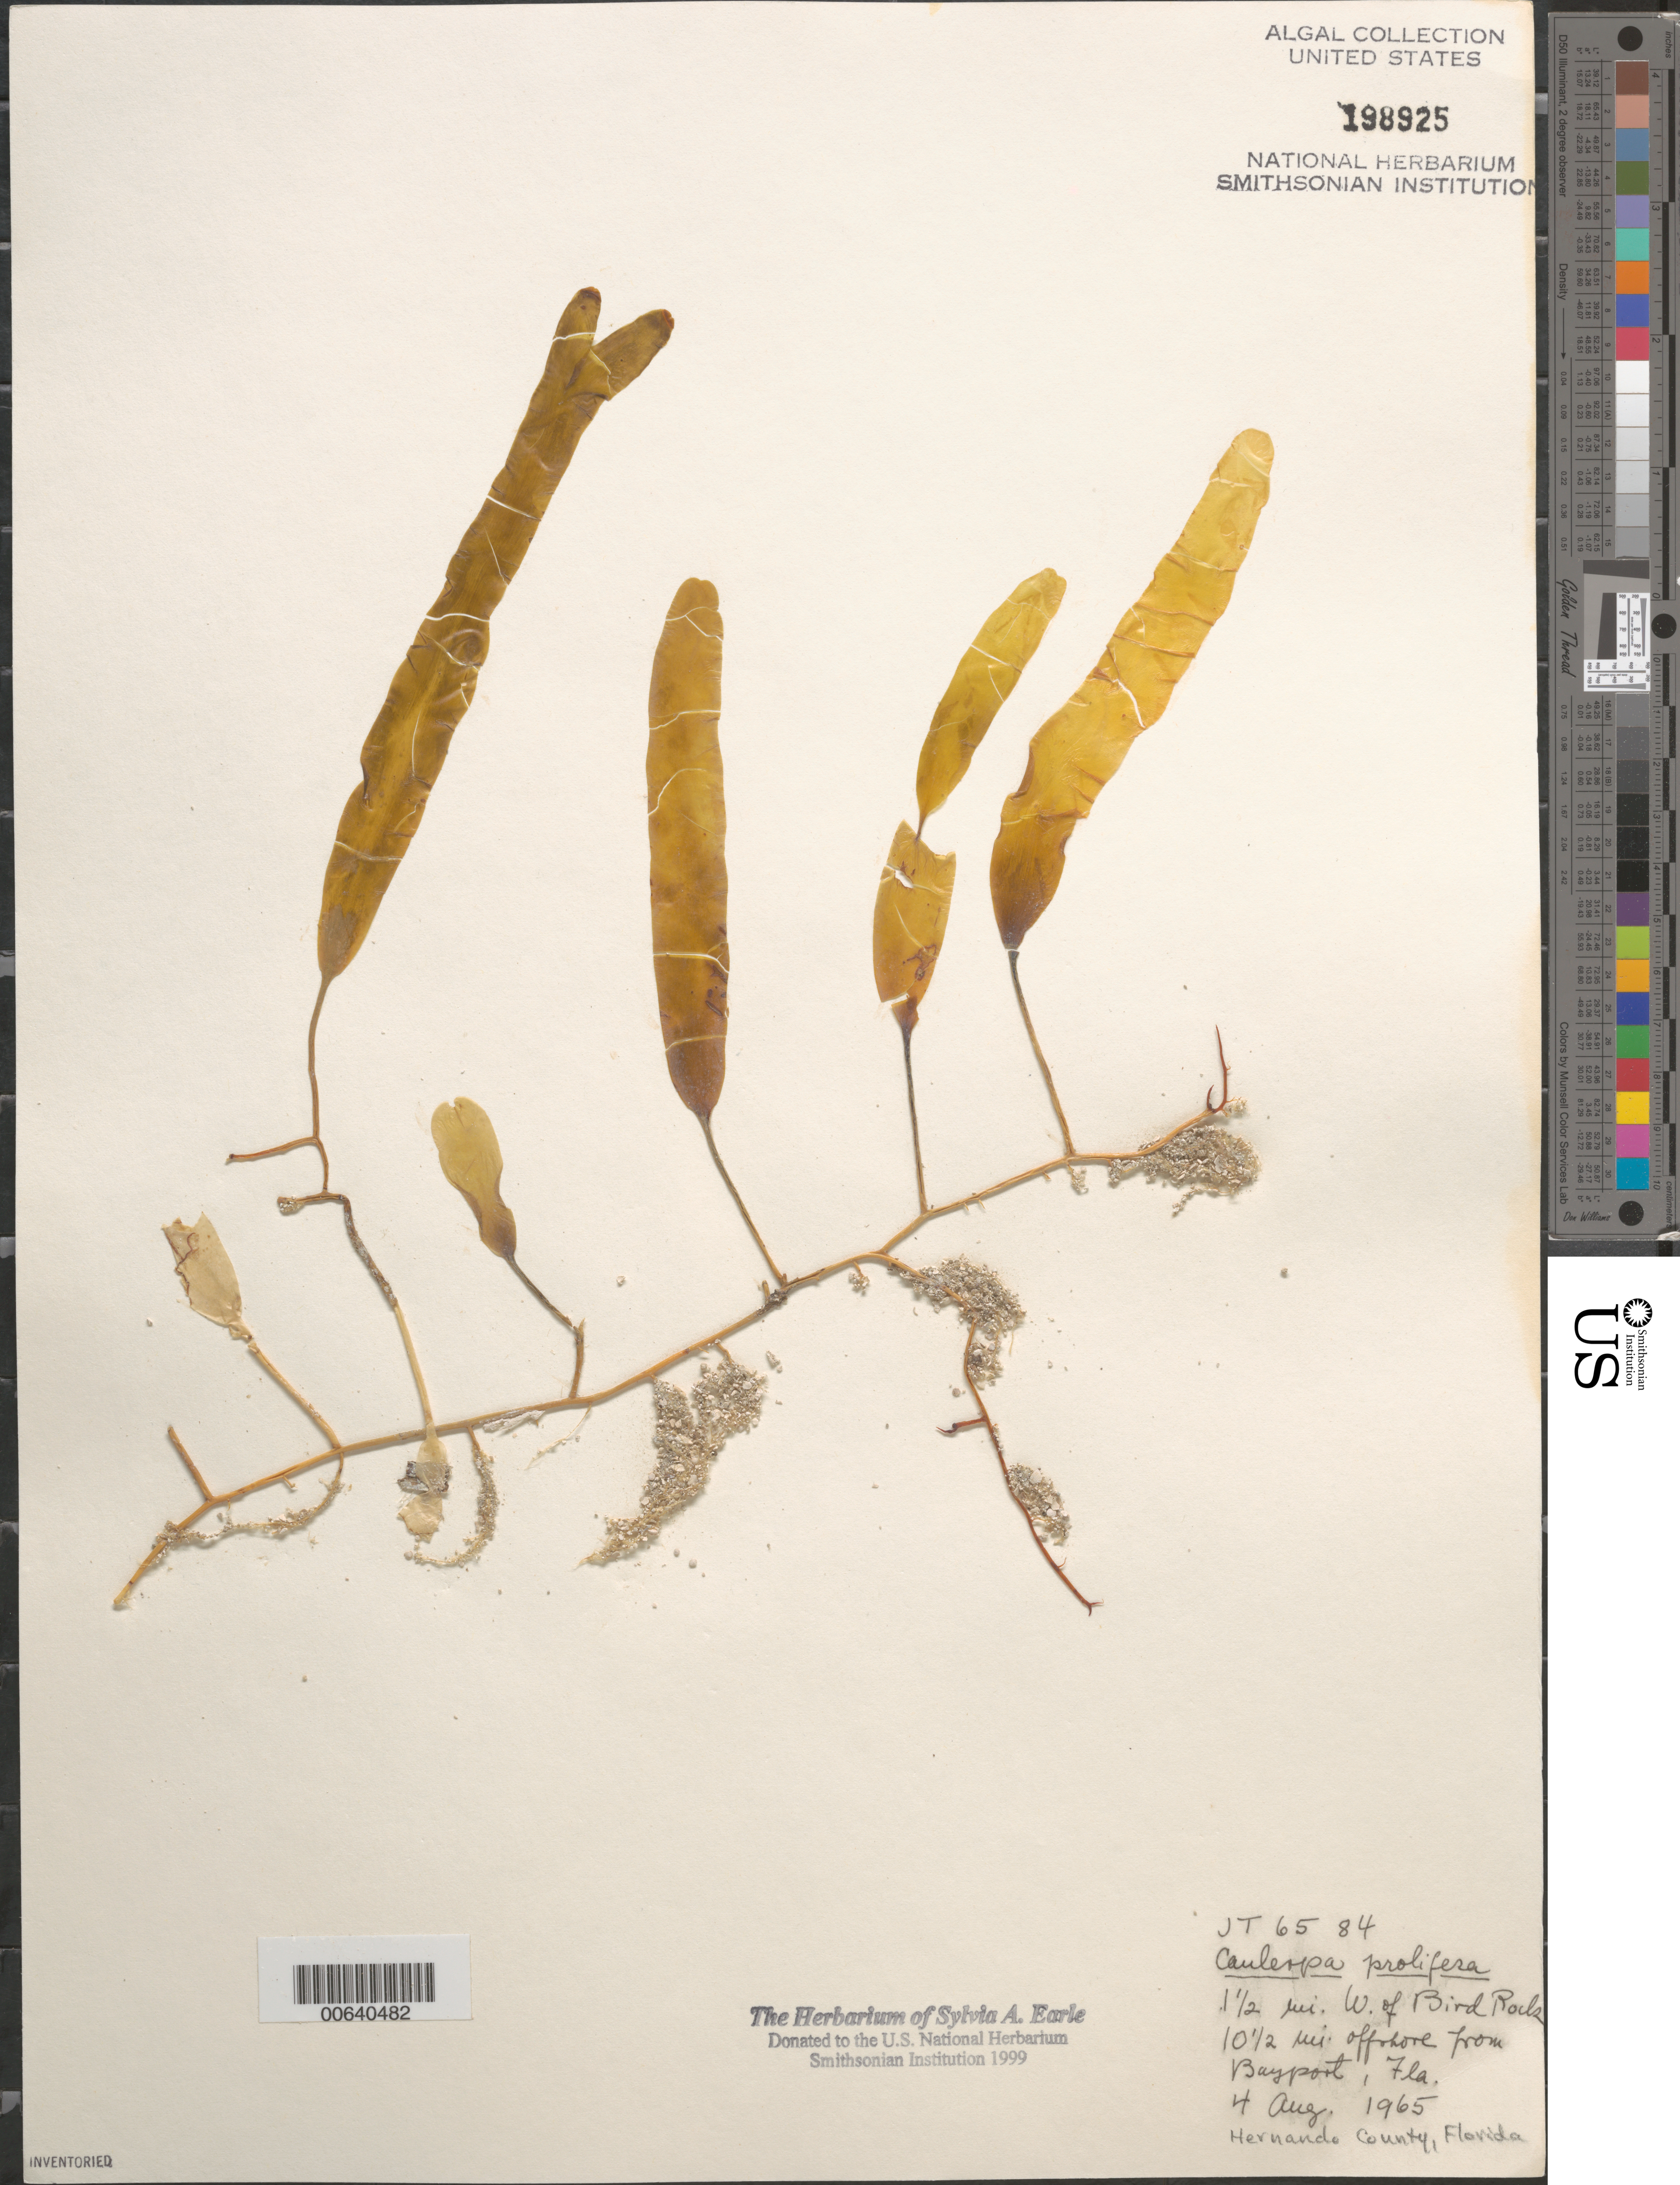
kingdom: Plantae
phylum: Chlorophyta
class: Ulvophyceae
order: Bryopsidales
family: Caulerpaceae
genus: Caulerpa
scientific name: Caulerpa prolifera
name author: (Forssk.) J.V.Lamouroux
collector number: JT 6584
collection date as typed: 04 Aug 1965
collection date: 1965-08-04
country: United States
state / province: Florida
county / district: Hernando County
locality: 10.5 miles off Bayport, 1.5 miles west of bird rack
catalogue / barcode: US 198925